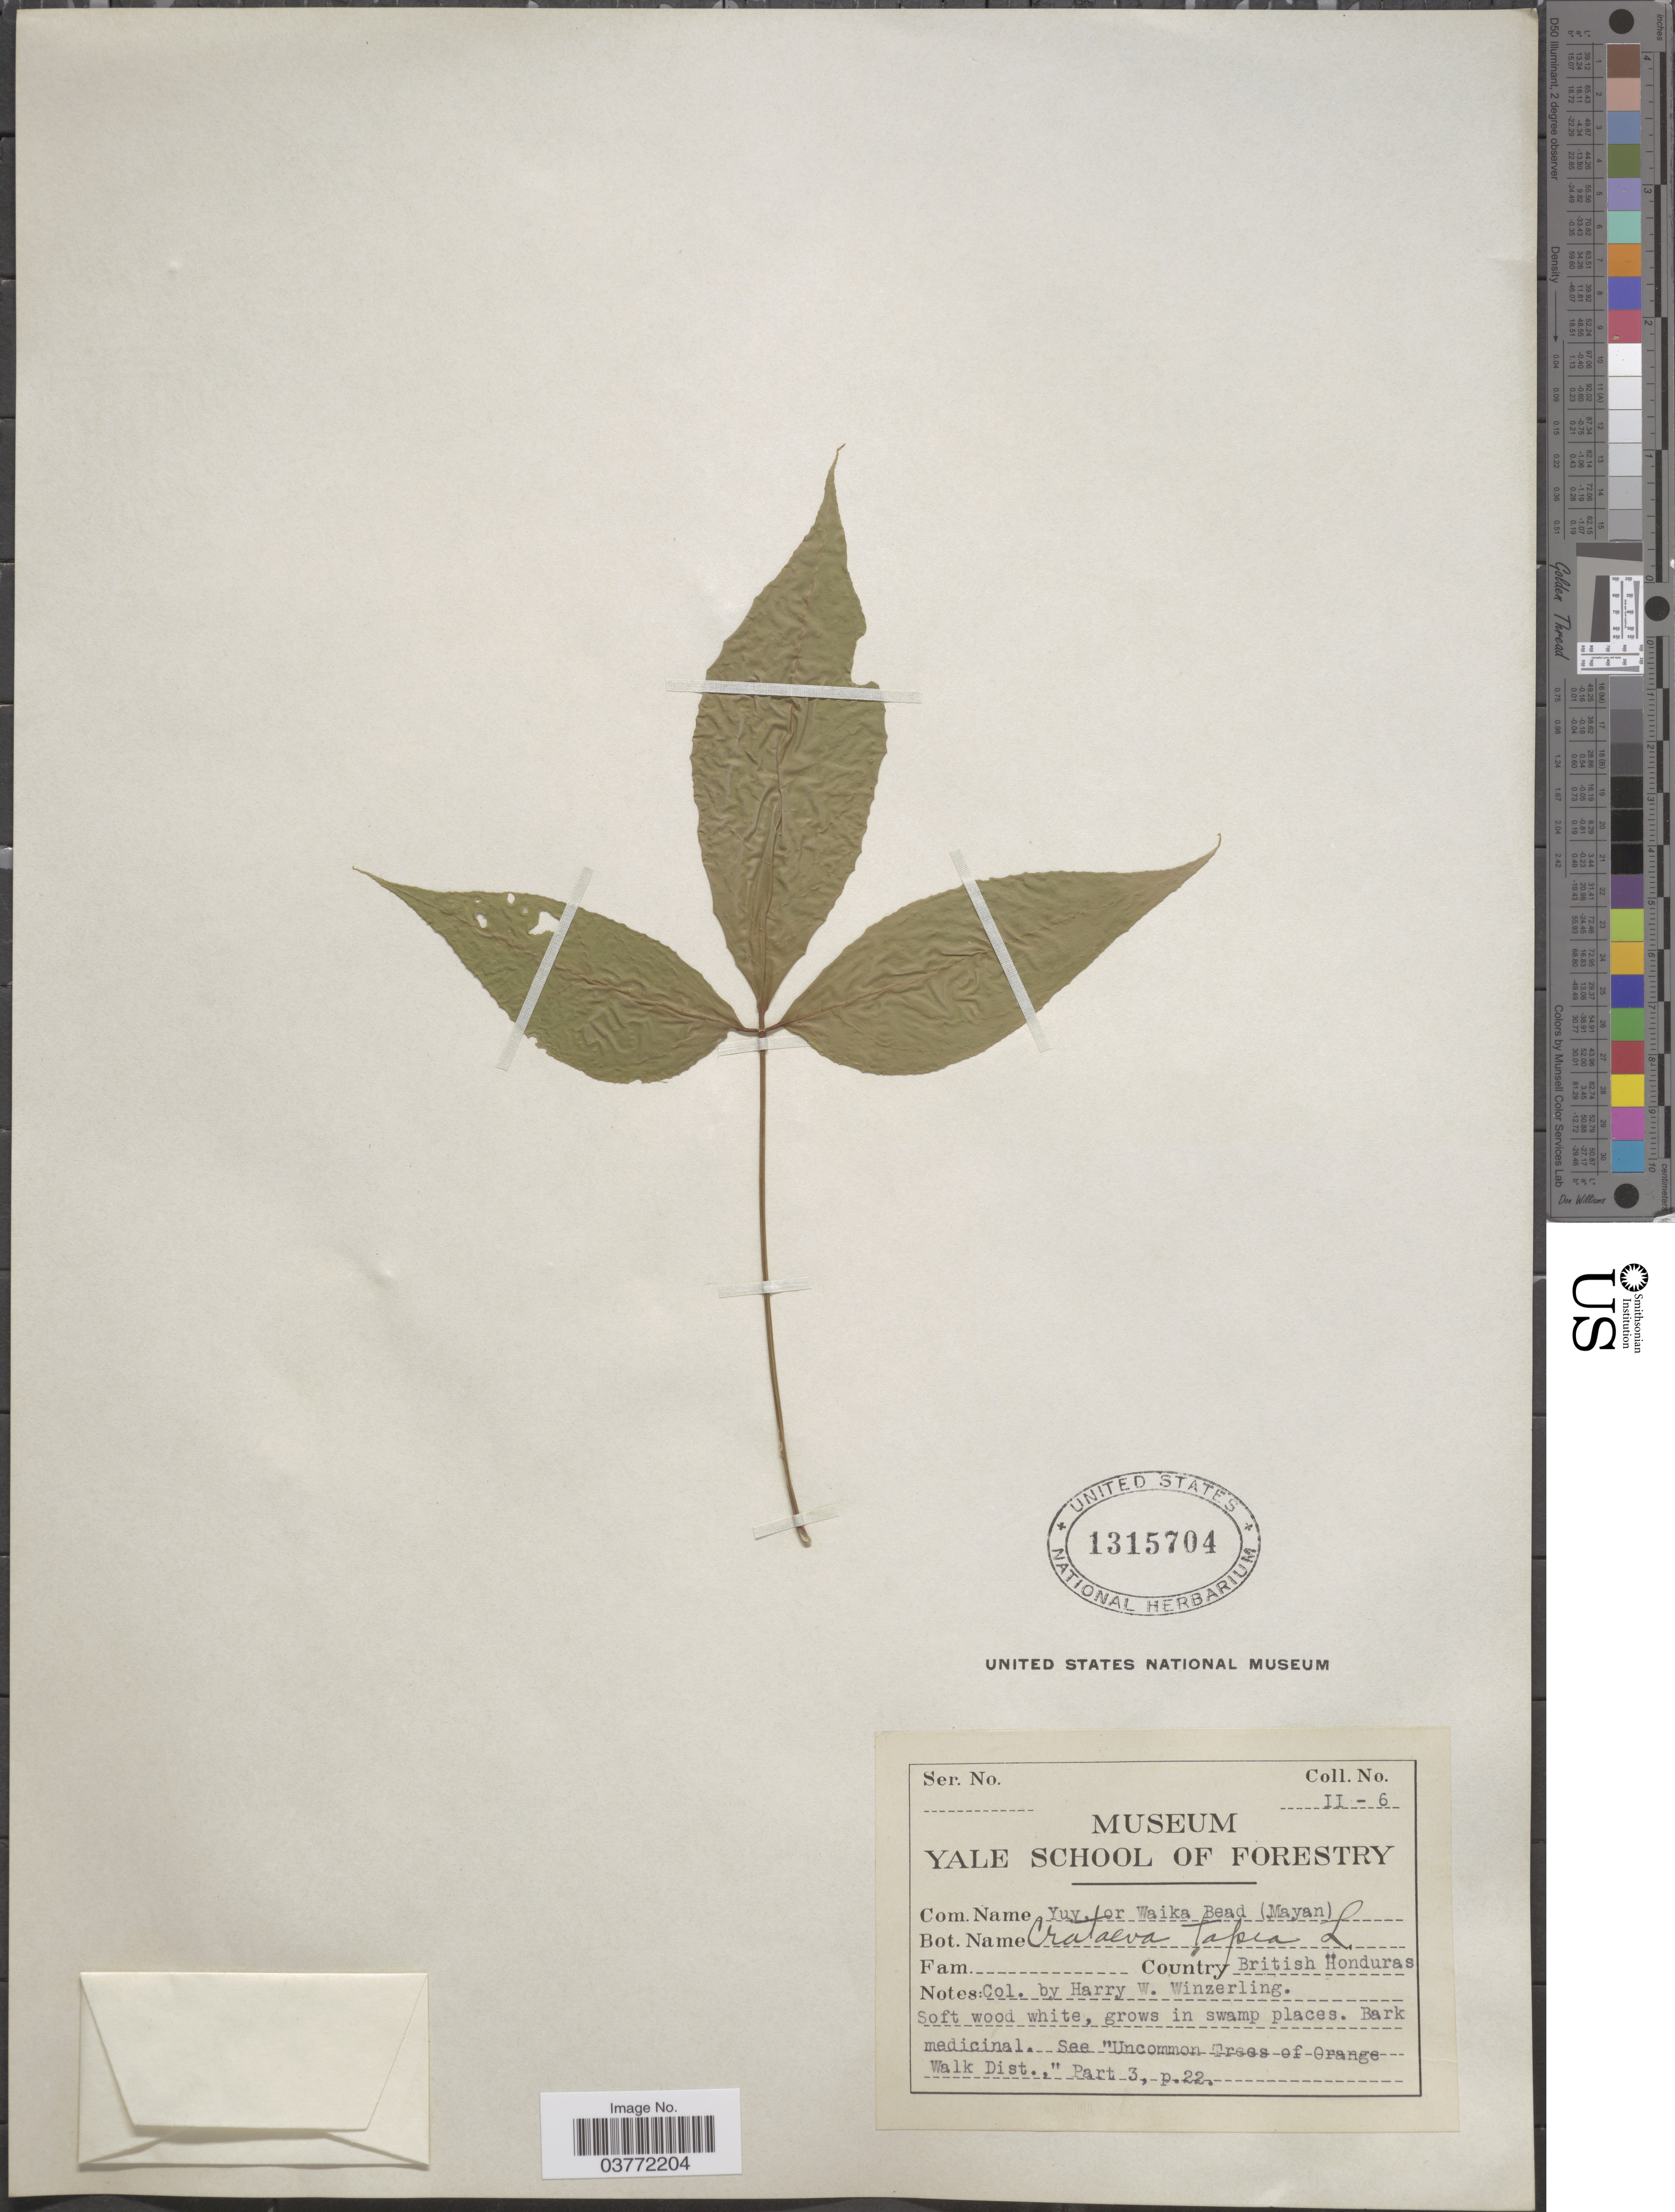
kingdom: Plantae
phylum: Tracheophyta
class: Magnoliopsida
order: Brassicales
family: Capparaceae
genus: Crateva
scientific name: Crateva tapia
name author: L.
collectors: H. Winzerling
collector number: II-6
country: Belize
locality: British Honduras.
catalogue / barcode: US 1315704